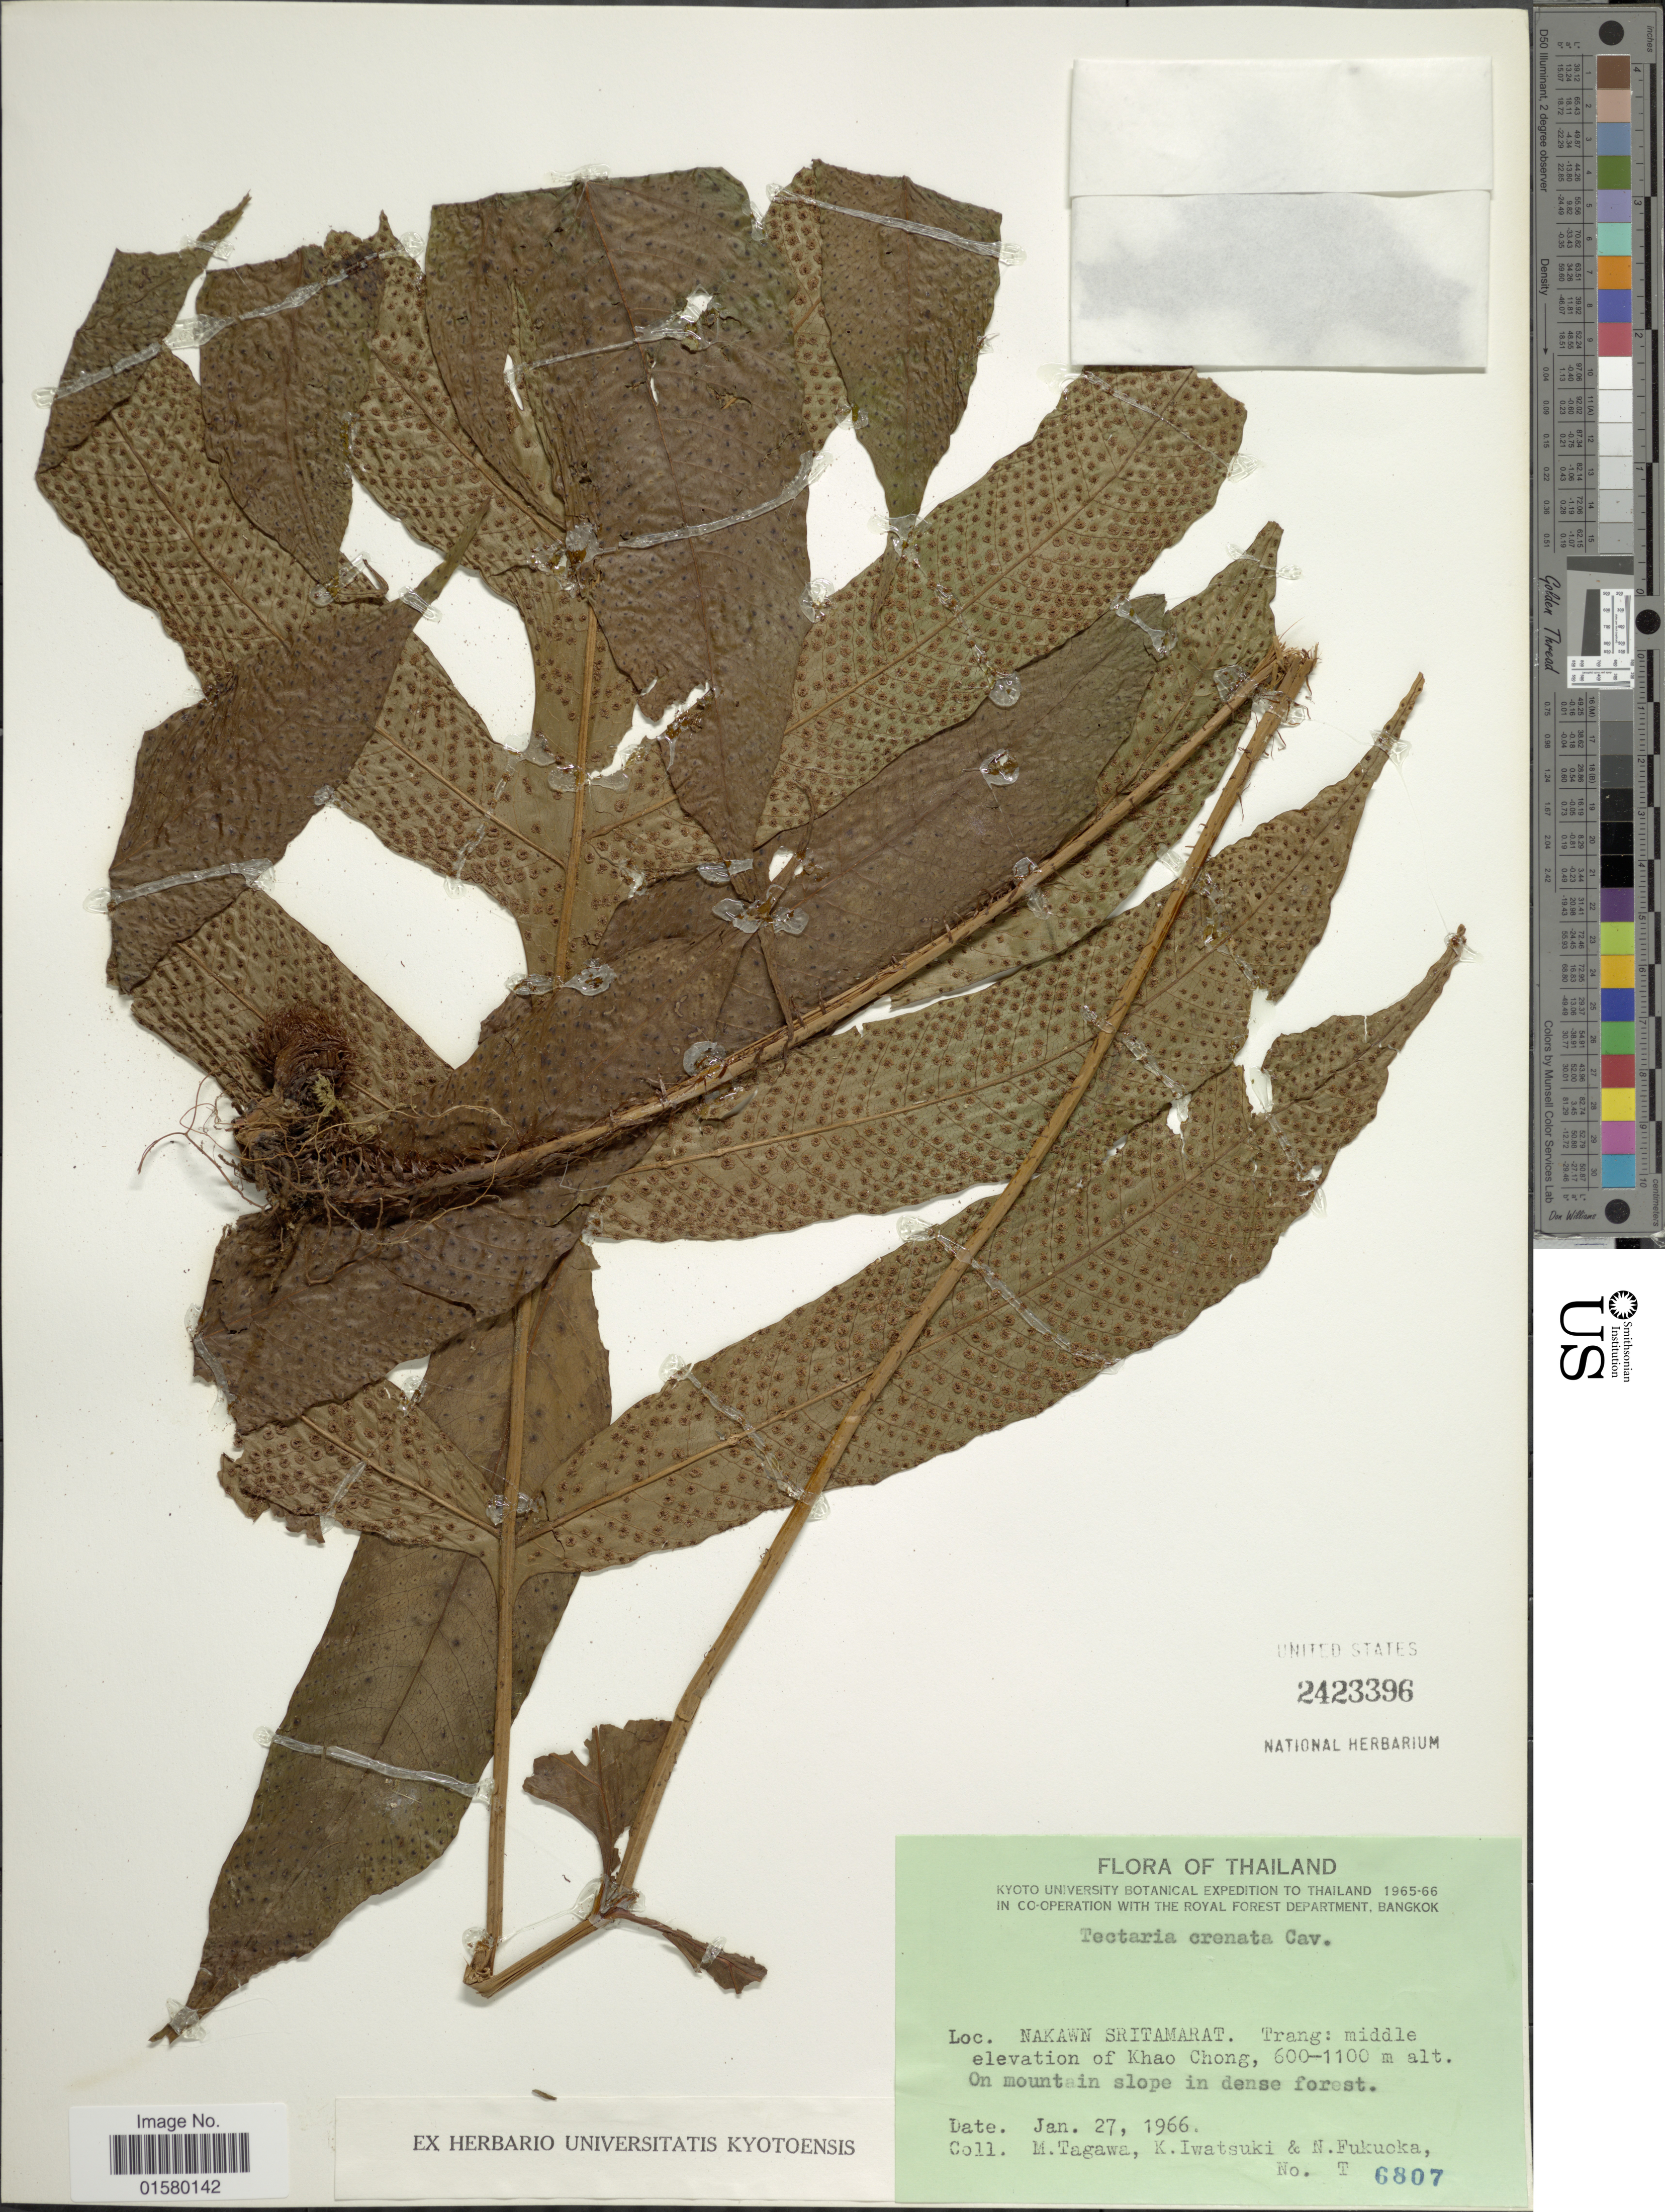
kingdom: Plantae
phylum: Tracheophyta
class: Polypodiopsida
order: Polypodiales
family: Tectariaceae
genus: Tectaria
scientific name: Tectaria crenata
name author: Cav.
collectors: M. Tagawa, K. Iwatsuki & N. Fukuoka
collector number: T6807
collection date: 1966-01-27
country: Thailand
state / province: Trang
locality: Nakawn Sritamarat, Trang: middle elevation of Khao Chong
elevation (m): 600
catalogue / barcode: US 2423396